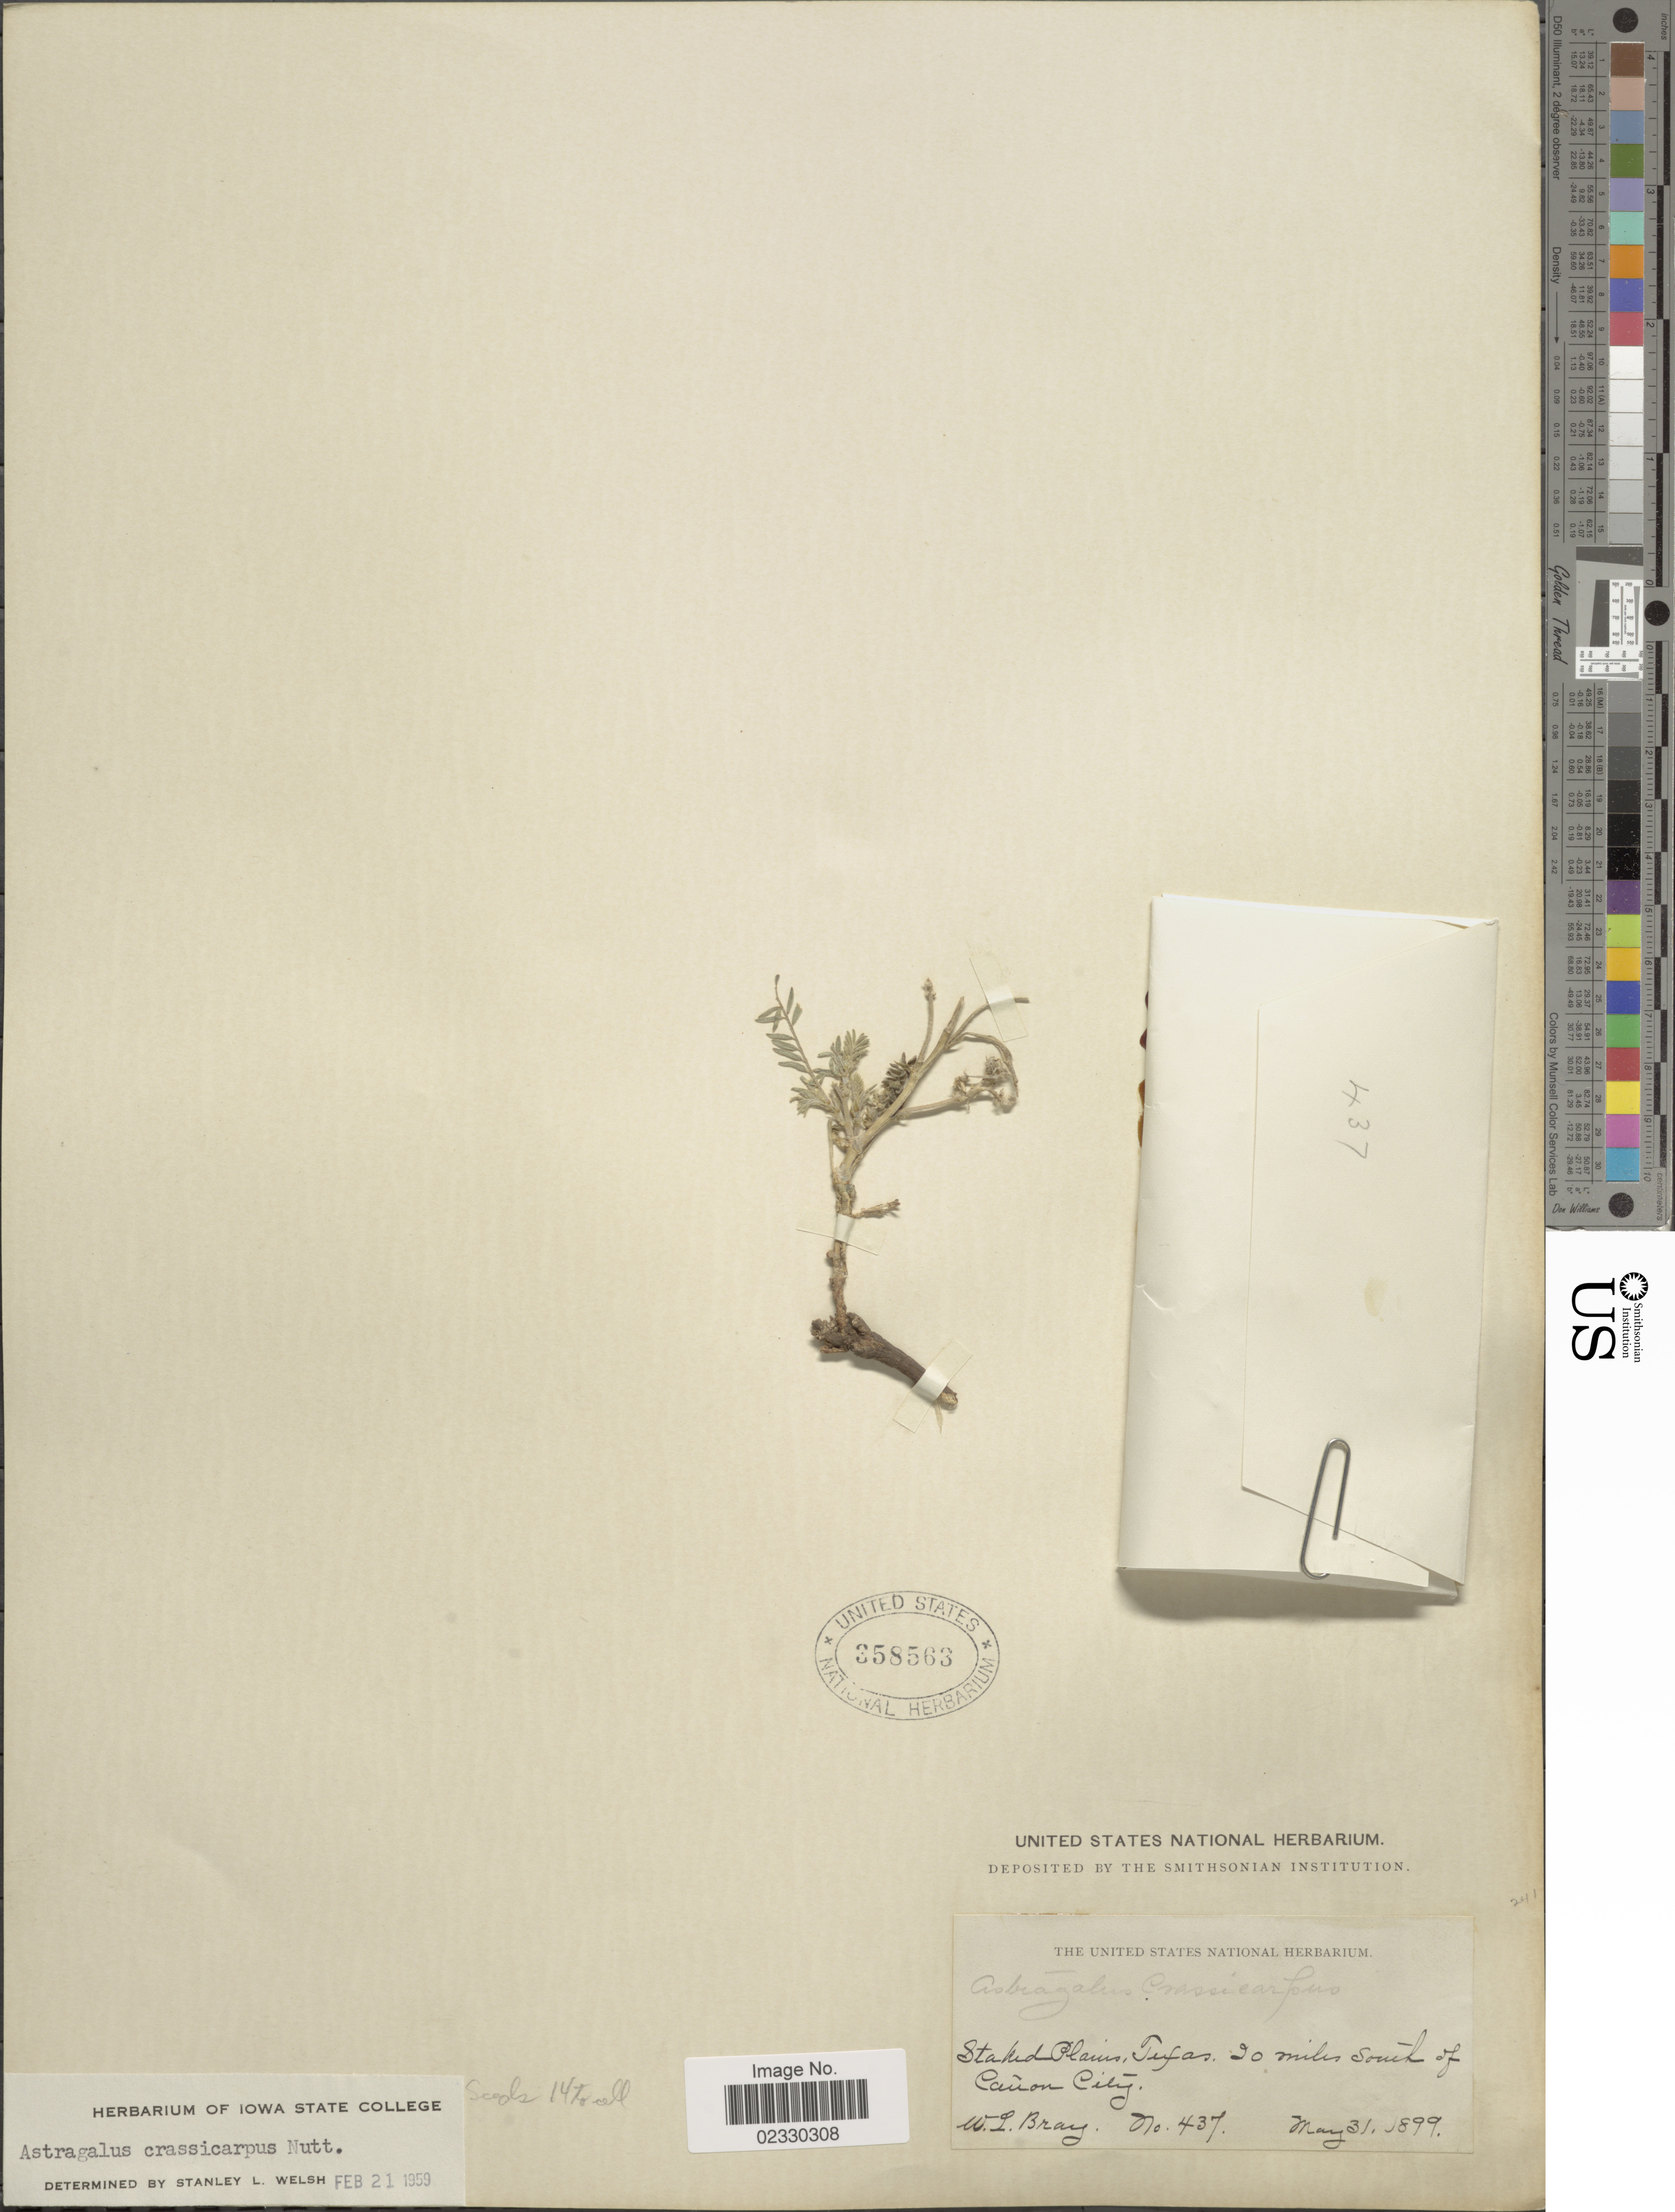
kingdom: Plantae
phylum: Tracheophyta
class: Magnoliopsida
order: Fabales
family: Fabaceae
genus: Astragalus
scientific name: Astragalus crassicarpus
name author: Nutt.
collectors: W. L. Bray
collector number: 437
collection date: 1899-05-31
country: United States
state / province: Texas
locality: Staked Plains, 20 miles south of Canon City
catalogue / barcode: US 358563